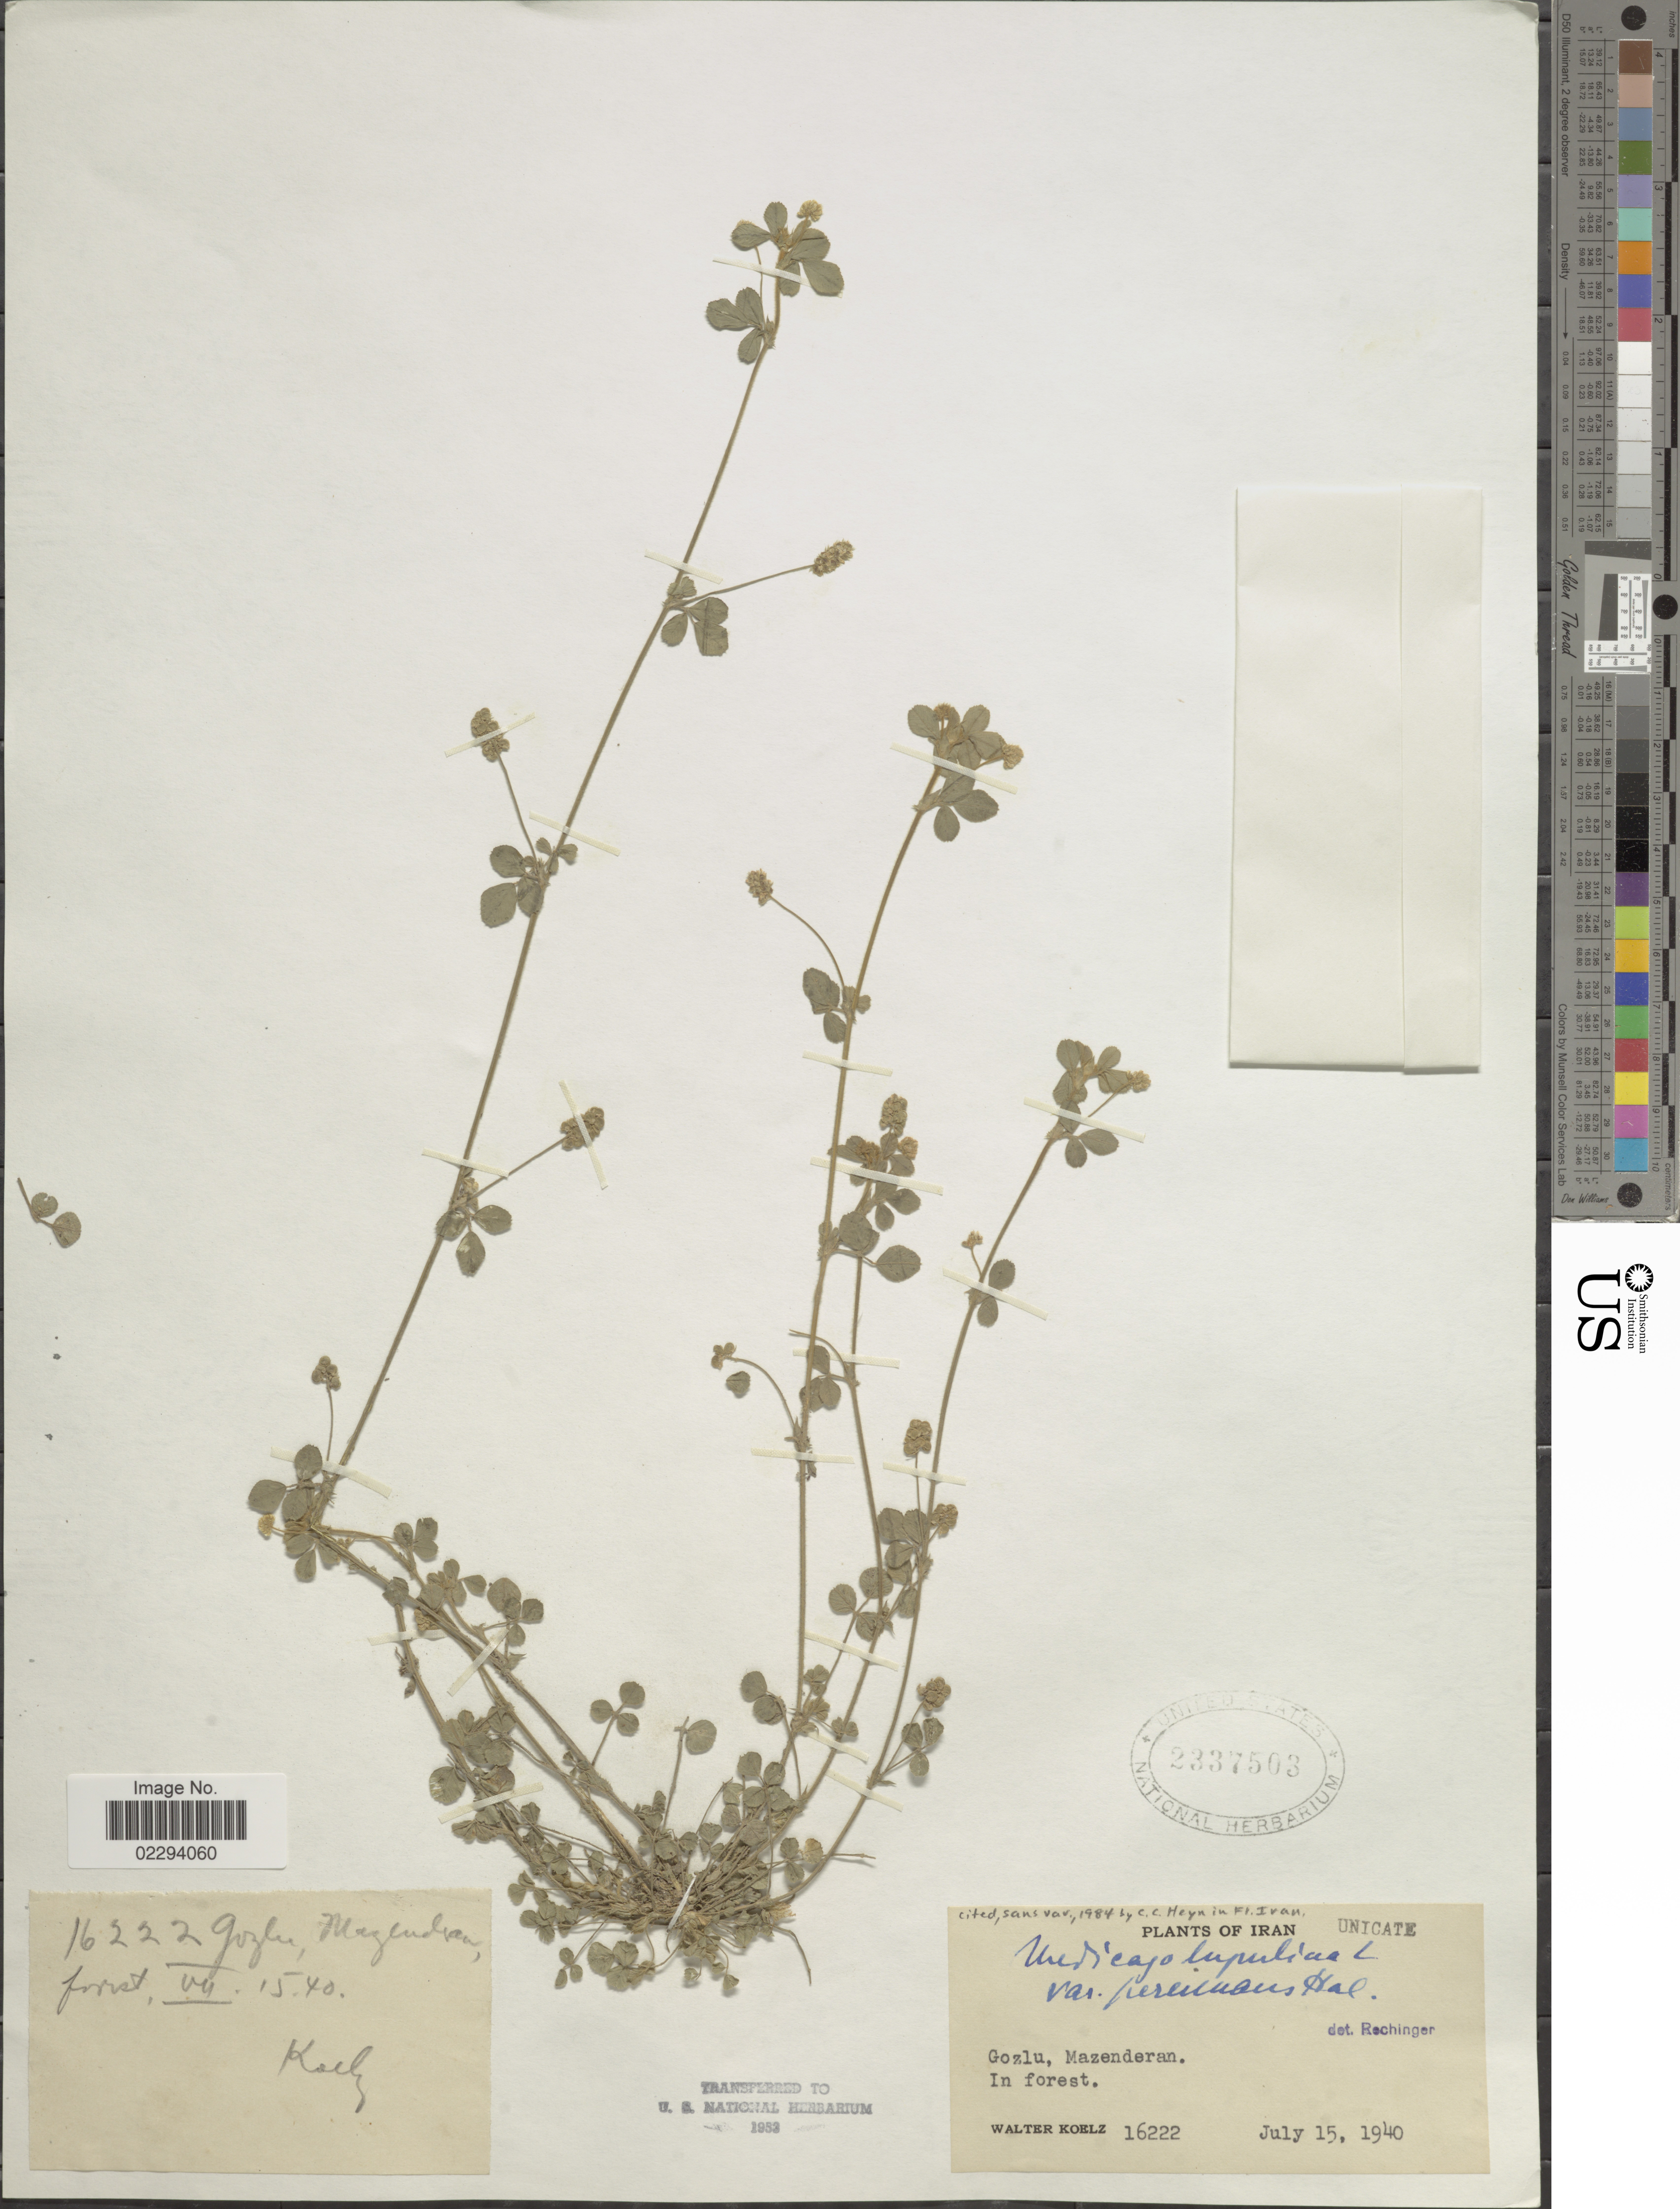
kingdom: Plantae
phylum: Tracheophyta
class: Magnoliopsida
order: Fabales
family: Fabaceae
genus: Medicago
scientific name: Medicago lupulina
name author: L.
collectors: W. N. Koelz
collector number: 16222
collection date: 1940-07-15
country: Iran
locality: Gozlu, Mazenderan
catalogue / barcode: US 2337503